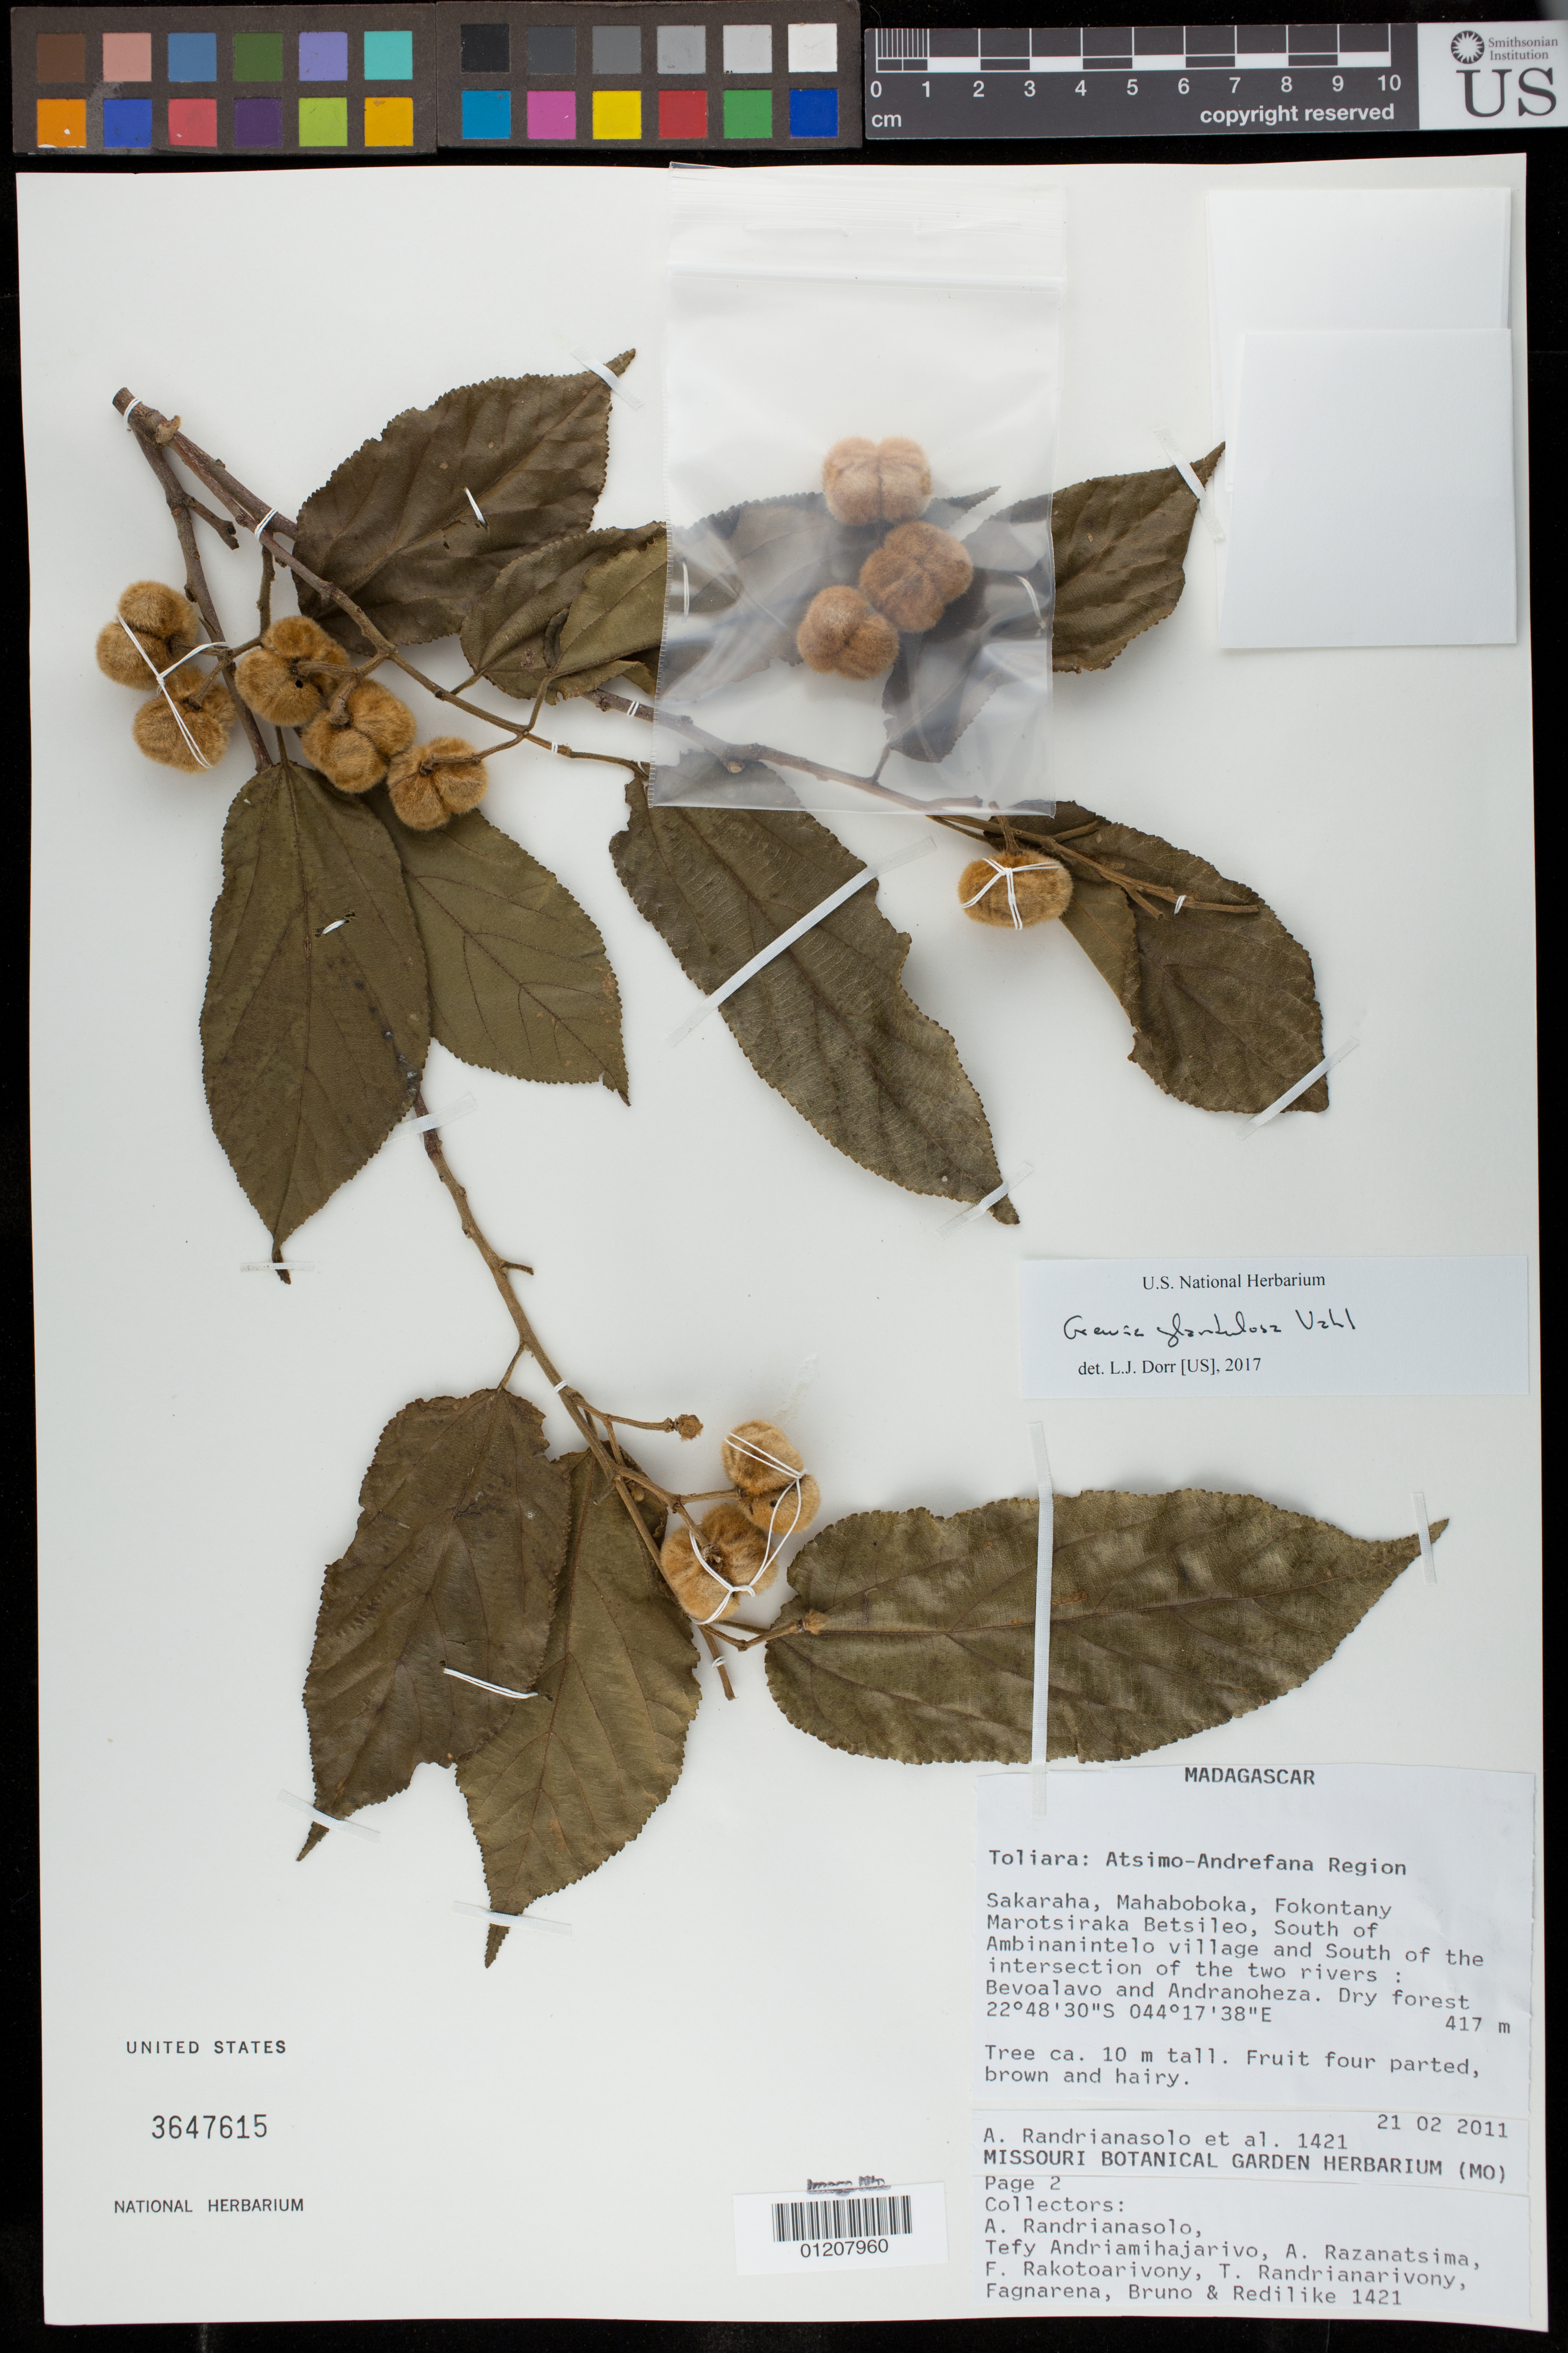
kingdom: Plantae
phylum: Tracheophyta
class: Magnoliopsida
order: Malvales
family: Malvaceae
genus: Grewia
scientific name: Grewia glandulosa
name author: Vahl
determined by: Dorr, L. J., (BOT), Smithsonian Institution - National Museum of Natural History (UNITED STATES)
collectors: A. Randrianasolo, T. H. Andriamihajarivo, A. Razanatsima, F. Rakotoarivony, T. Randrianarivony, Fagnarena, Bruno & Redilike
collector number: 1421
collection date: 2011-02-21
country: Madagascar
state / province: Atsimo-Andrefana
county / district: Sakaraha District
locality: Toliara: Atsimo-Andrefana Region. Sakaraha, Mahaboboka, Fokontany Marotsiraka Betsileo, South of Ambinanintelo village and South of the intersection of the two rivers: Bevoalavo and Andranoheza.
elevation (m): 417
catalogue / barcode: US 3647615